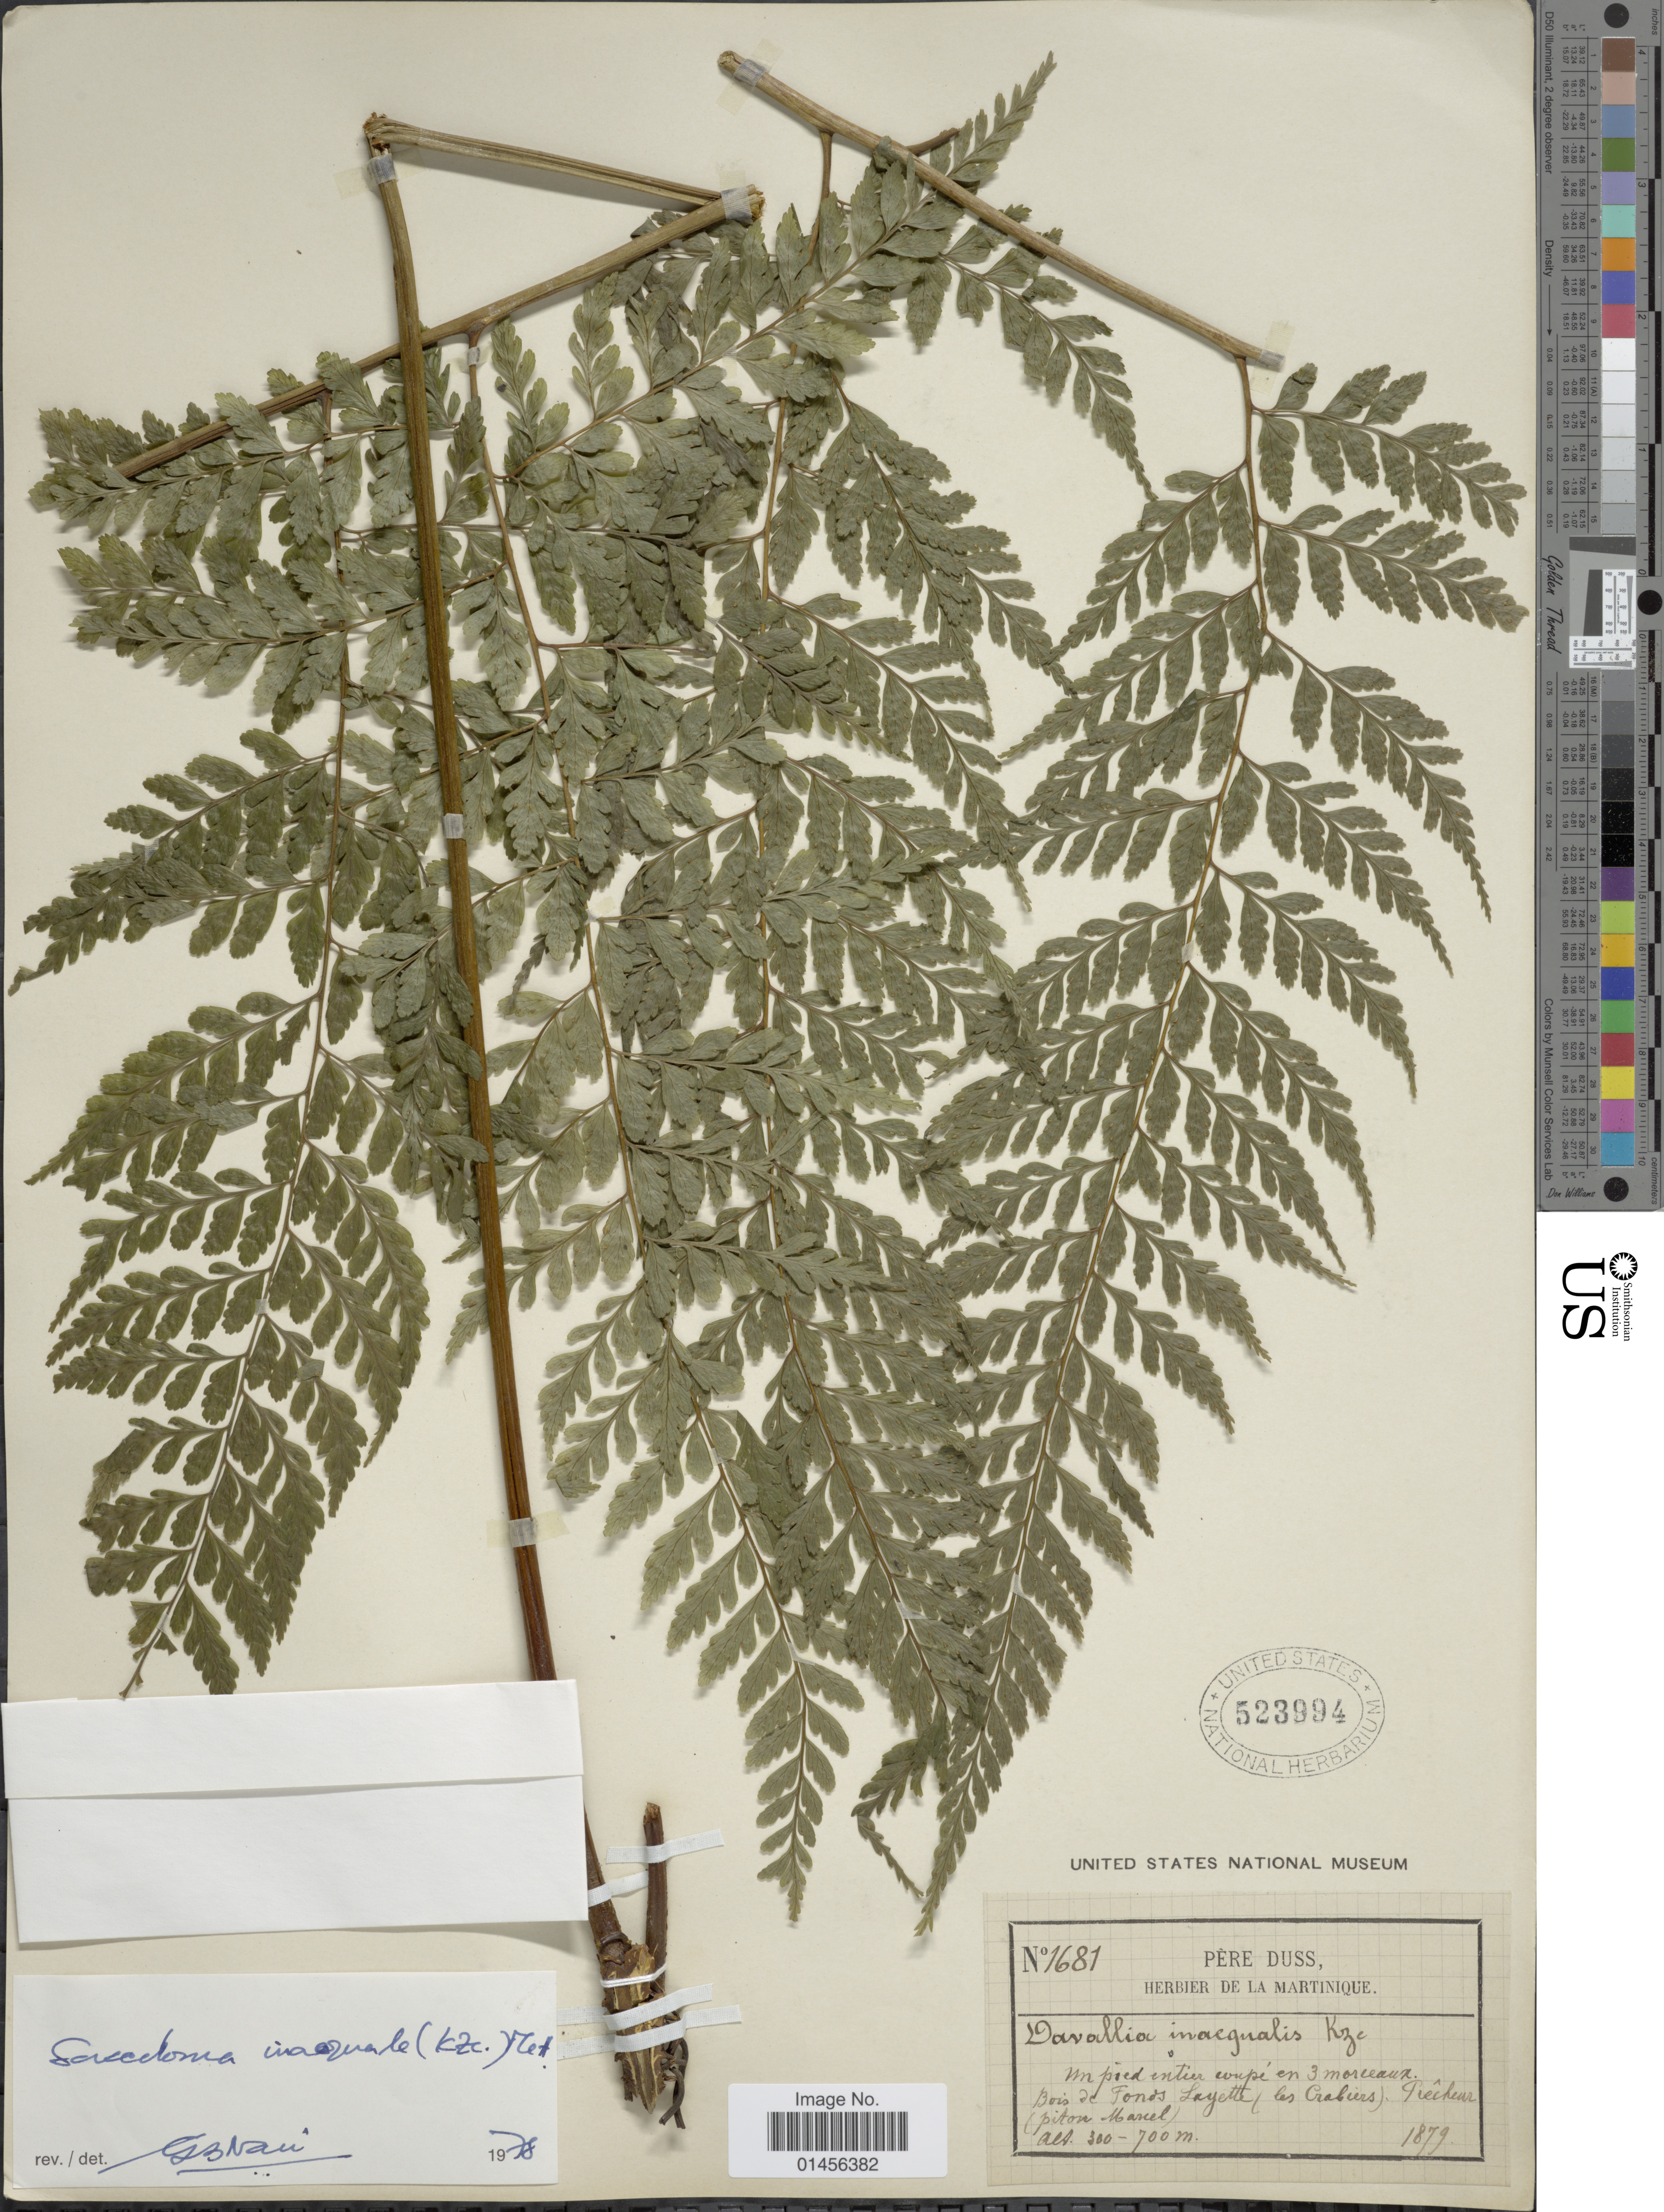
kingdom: Plantae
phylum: Tracheophyta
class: Polypodiopsida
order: Polypodiales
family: Saccolomataceae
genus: Saccoloma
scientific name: Saccoloma inaequale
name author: (Kunze) Mett.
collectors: Père Duss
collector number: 1681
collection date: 1879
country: Martinique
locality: Bois de Fonds Layette (les Crabiers). Prêcheur (Piton Marcel)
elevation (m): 300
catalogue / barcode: US 523994